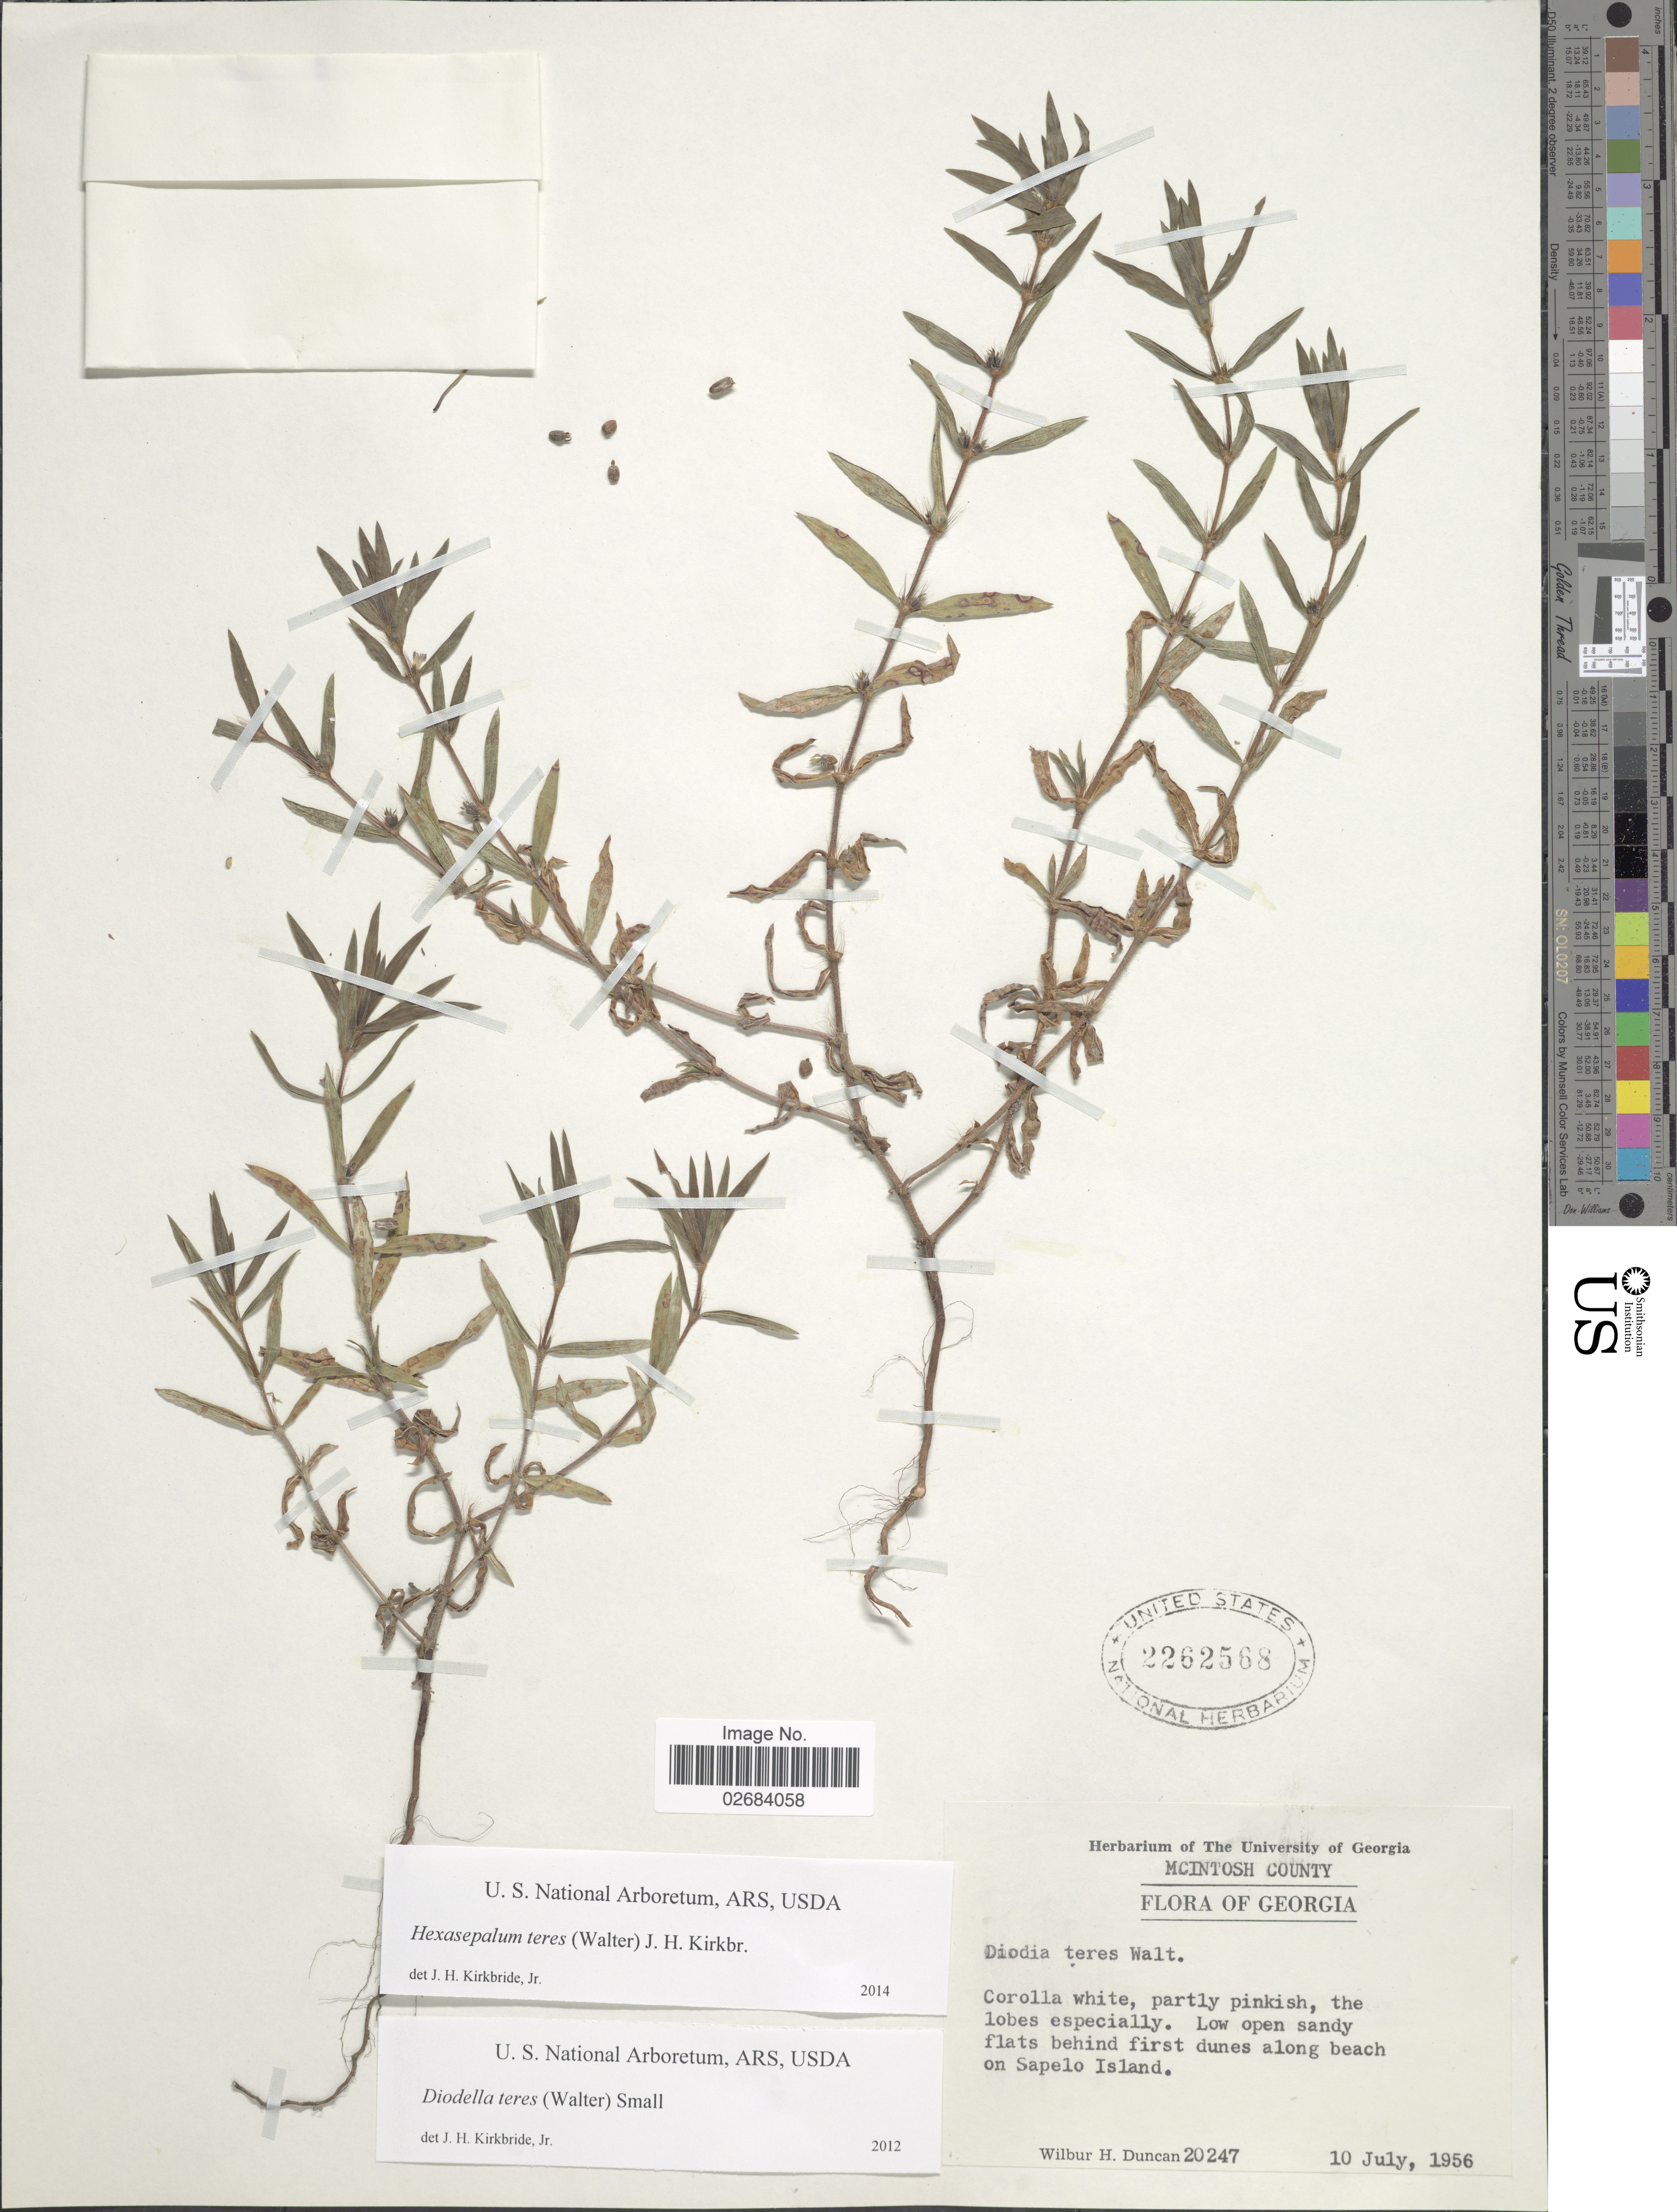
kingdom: Plantae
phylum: Tracheophyta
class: Magnoliopsida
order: Gentianales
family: Rubiaceae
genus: Diodia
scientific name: Diodia teres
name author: Walter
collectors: W. H. Duncan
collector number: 20247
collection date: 1956-07-10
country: United States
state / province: Georgia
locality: McIntosh County, low open sandy flats behind dunes along beach on Sapelo Island.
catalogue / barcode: US 2262568